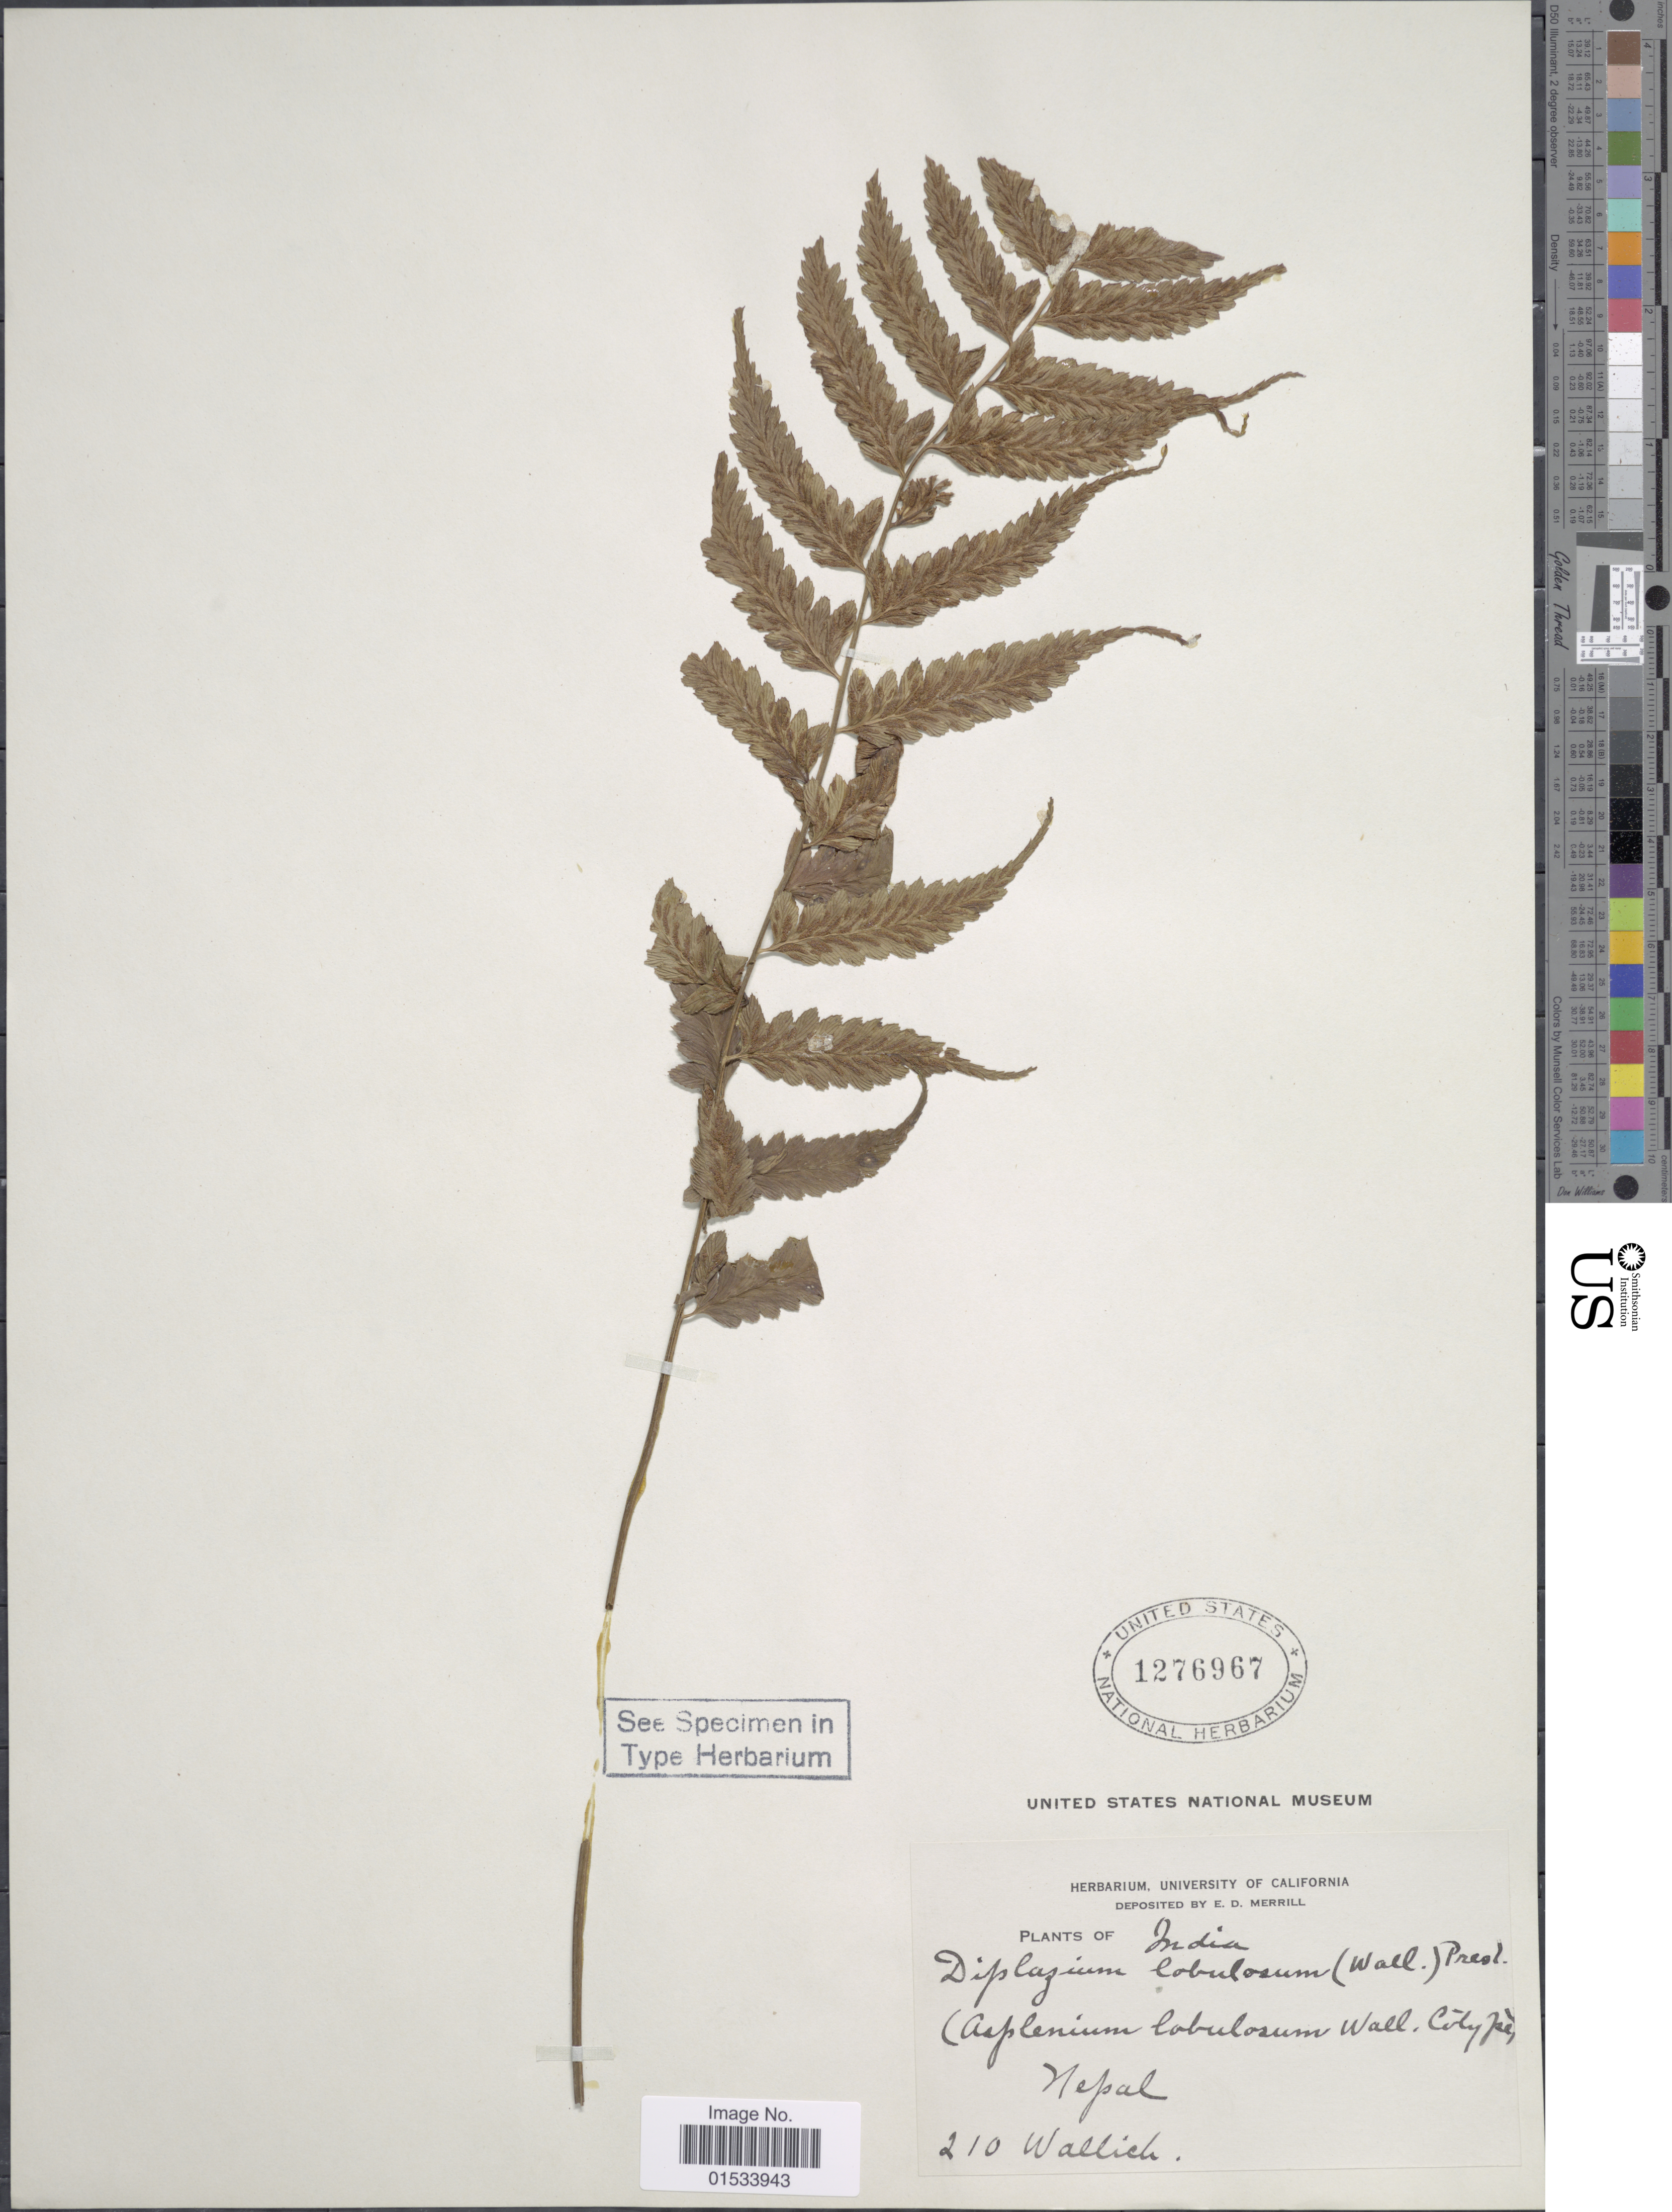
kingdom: Plantae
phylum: Tracheophyta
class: Polypodiopsida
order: Polypodiales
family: Athyriaceae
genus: Diplazium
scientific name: Diplazium lobulosum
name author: Wall. ex Mett.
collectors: -- Wallich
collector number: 210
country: India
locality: India, Nepal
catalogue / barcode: US 1276967